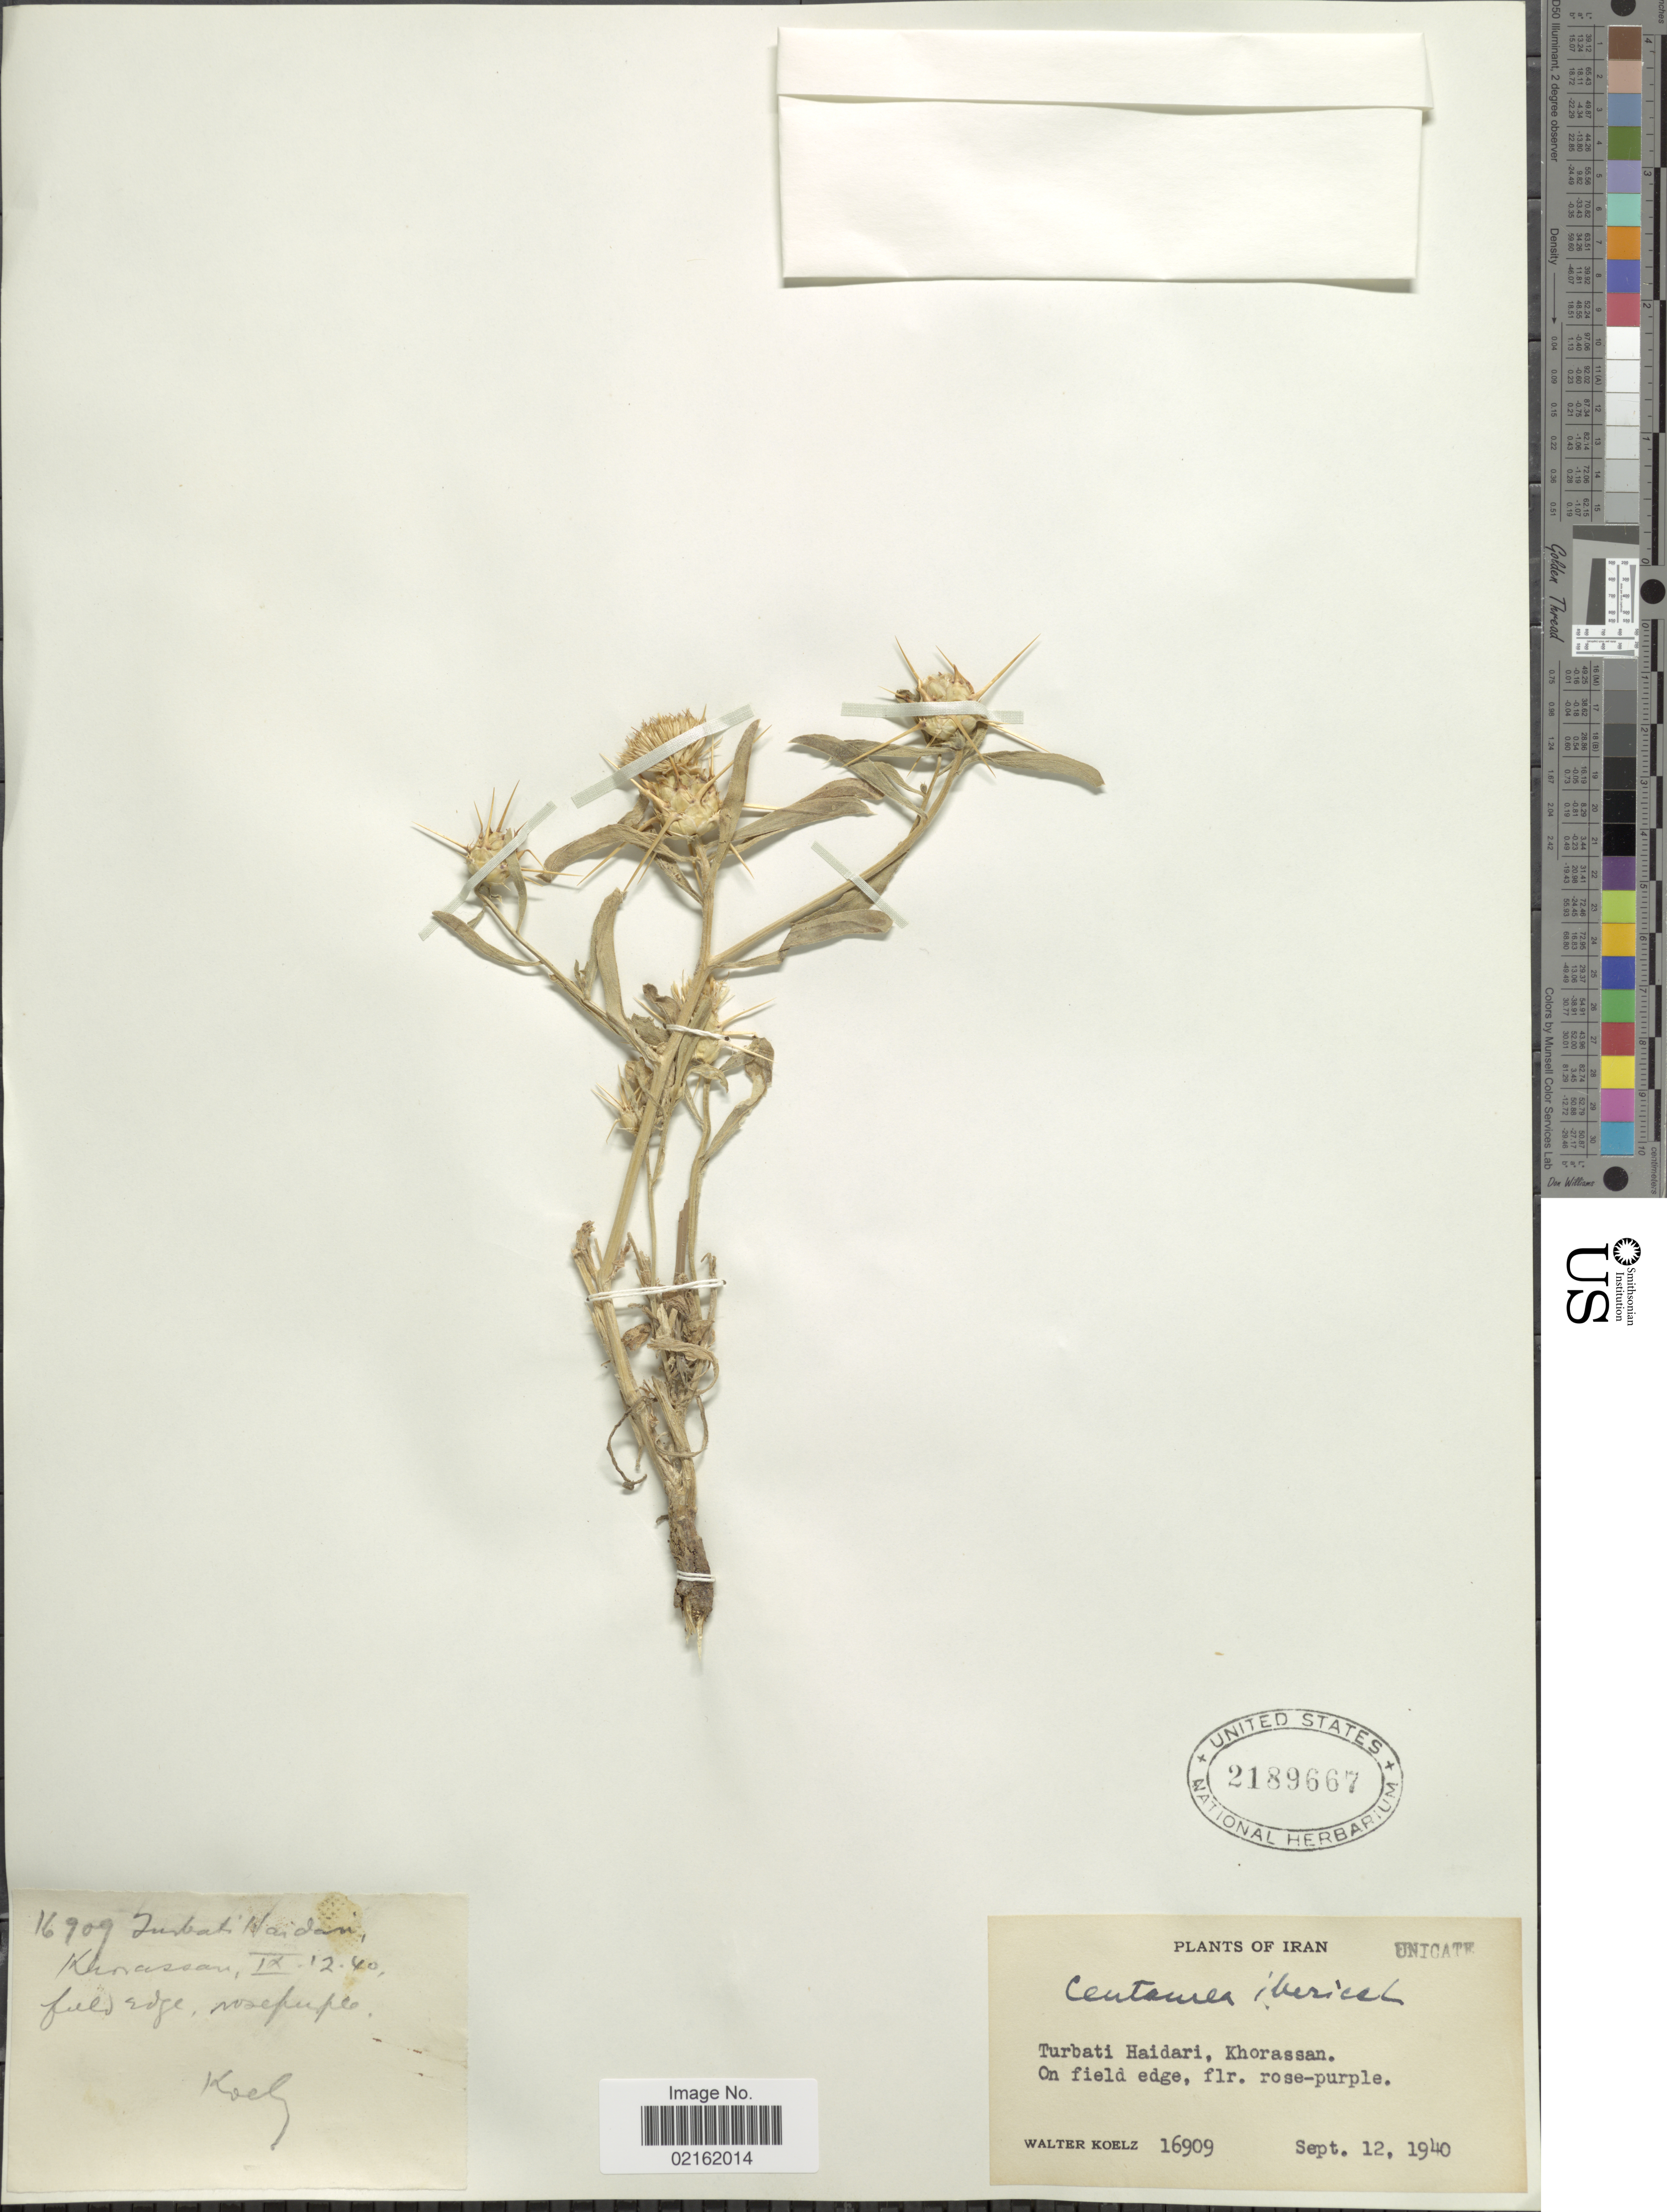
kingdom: Plantae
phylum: Tracheophyta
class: Magnoliopsida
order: Asterales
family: Asteraceae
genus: Centaurea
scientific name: Centaurea iberica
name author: Trevir. ex Spreng.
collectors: W. N. Koelz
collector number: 16909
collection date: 1940-09-12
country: Iran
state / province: Khorasan [obsolete]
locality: Turbati Haidari, Khorassan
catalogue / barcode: US 2189667